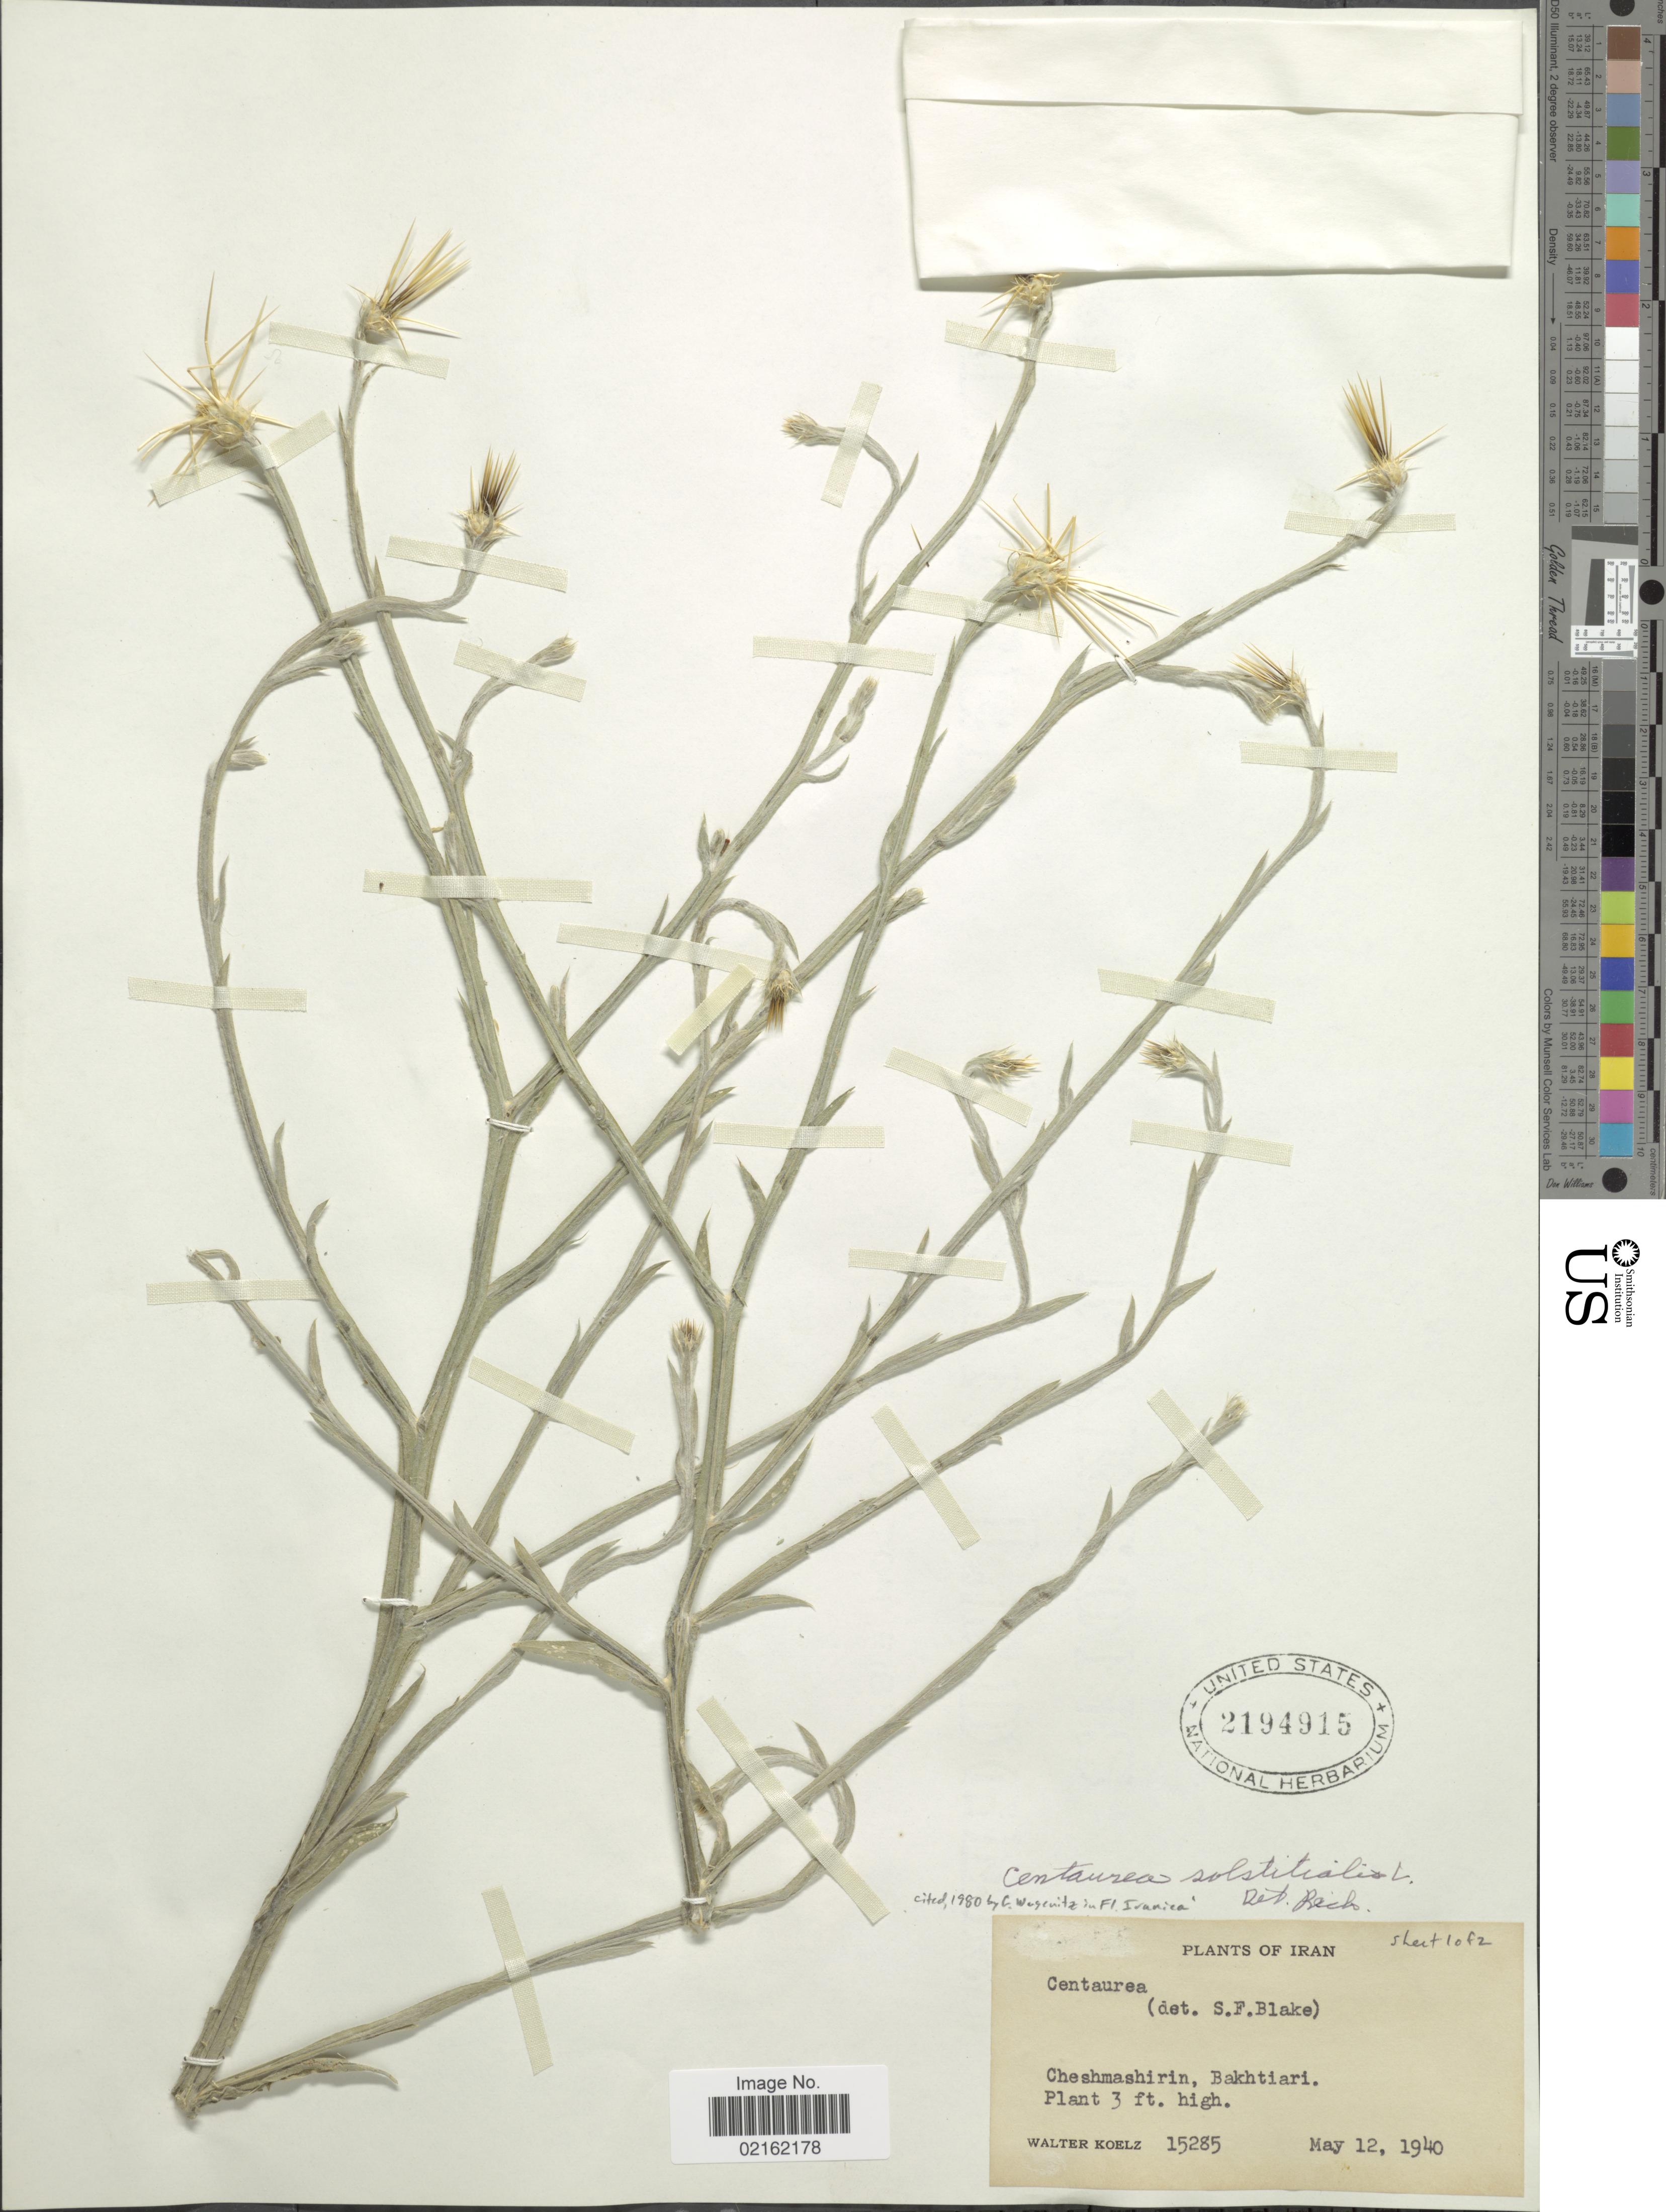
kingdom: Plantae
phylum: Tracheophyta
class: Magnoliopsida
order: Asterales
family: Asteraceae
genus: Centaurea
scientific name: Centaurea solstitialis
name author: L.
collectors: W. N. Koelz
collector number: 15285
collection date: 1940-05-12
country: Iran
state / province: Chahar Mahaal and Bakhtiari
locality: Cheshmashirin, Bakhtiari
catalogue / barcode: US 2194915